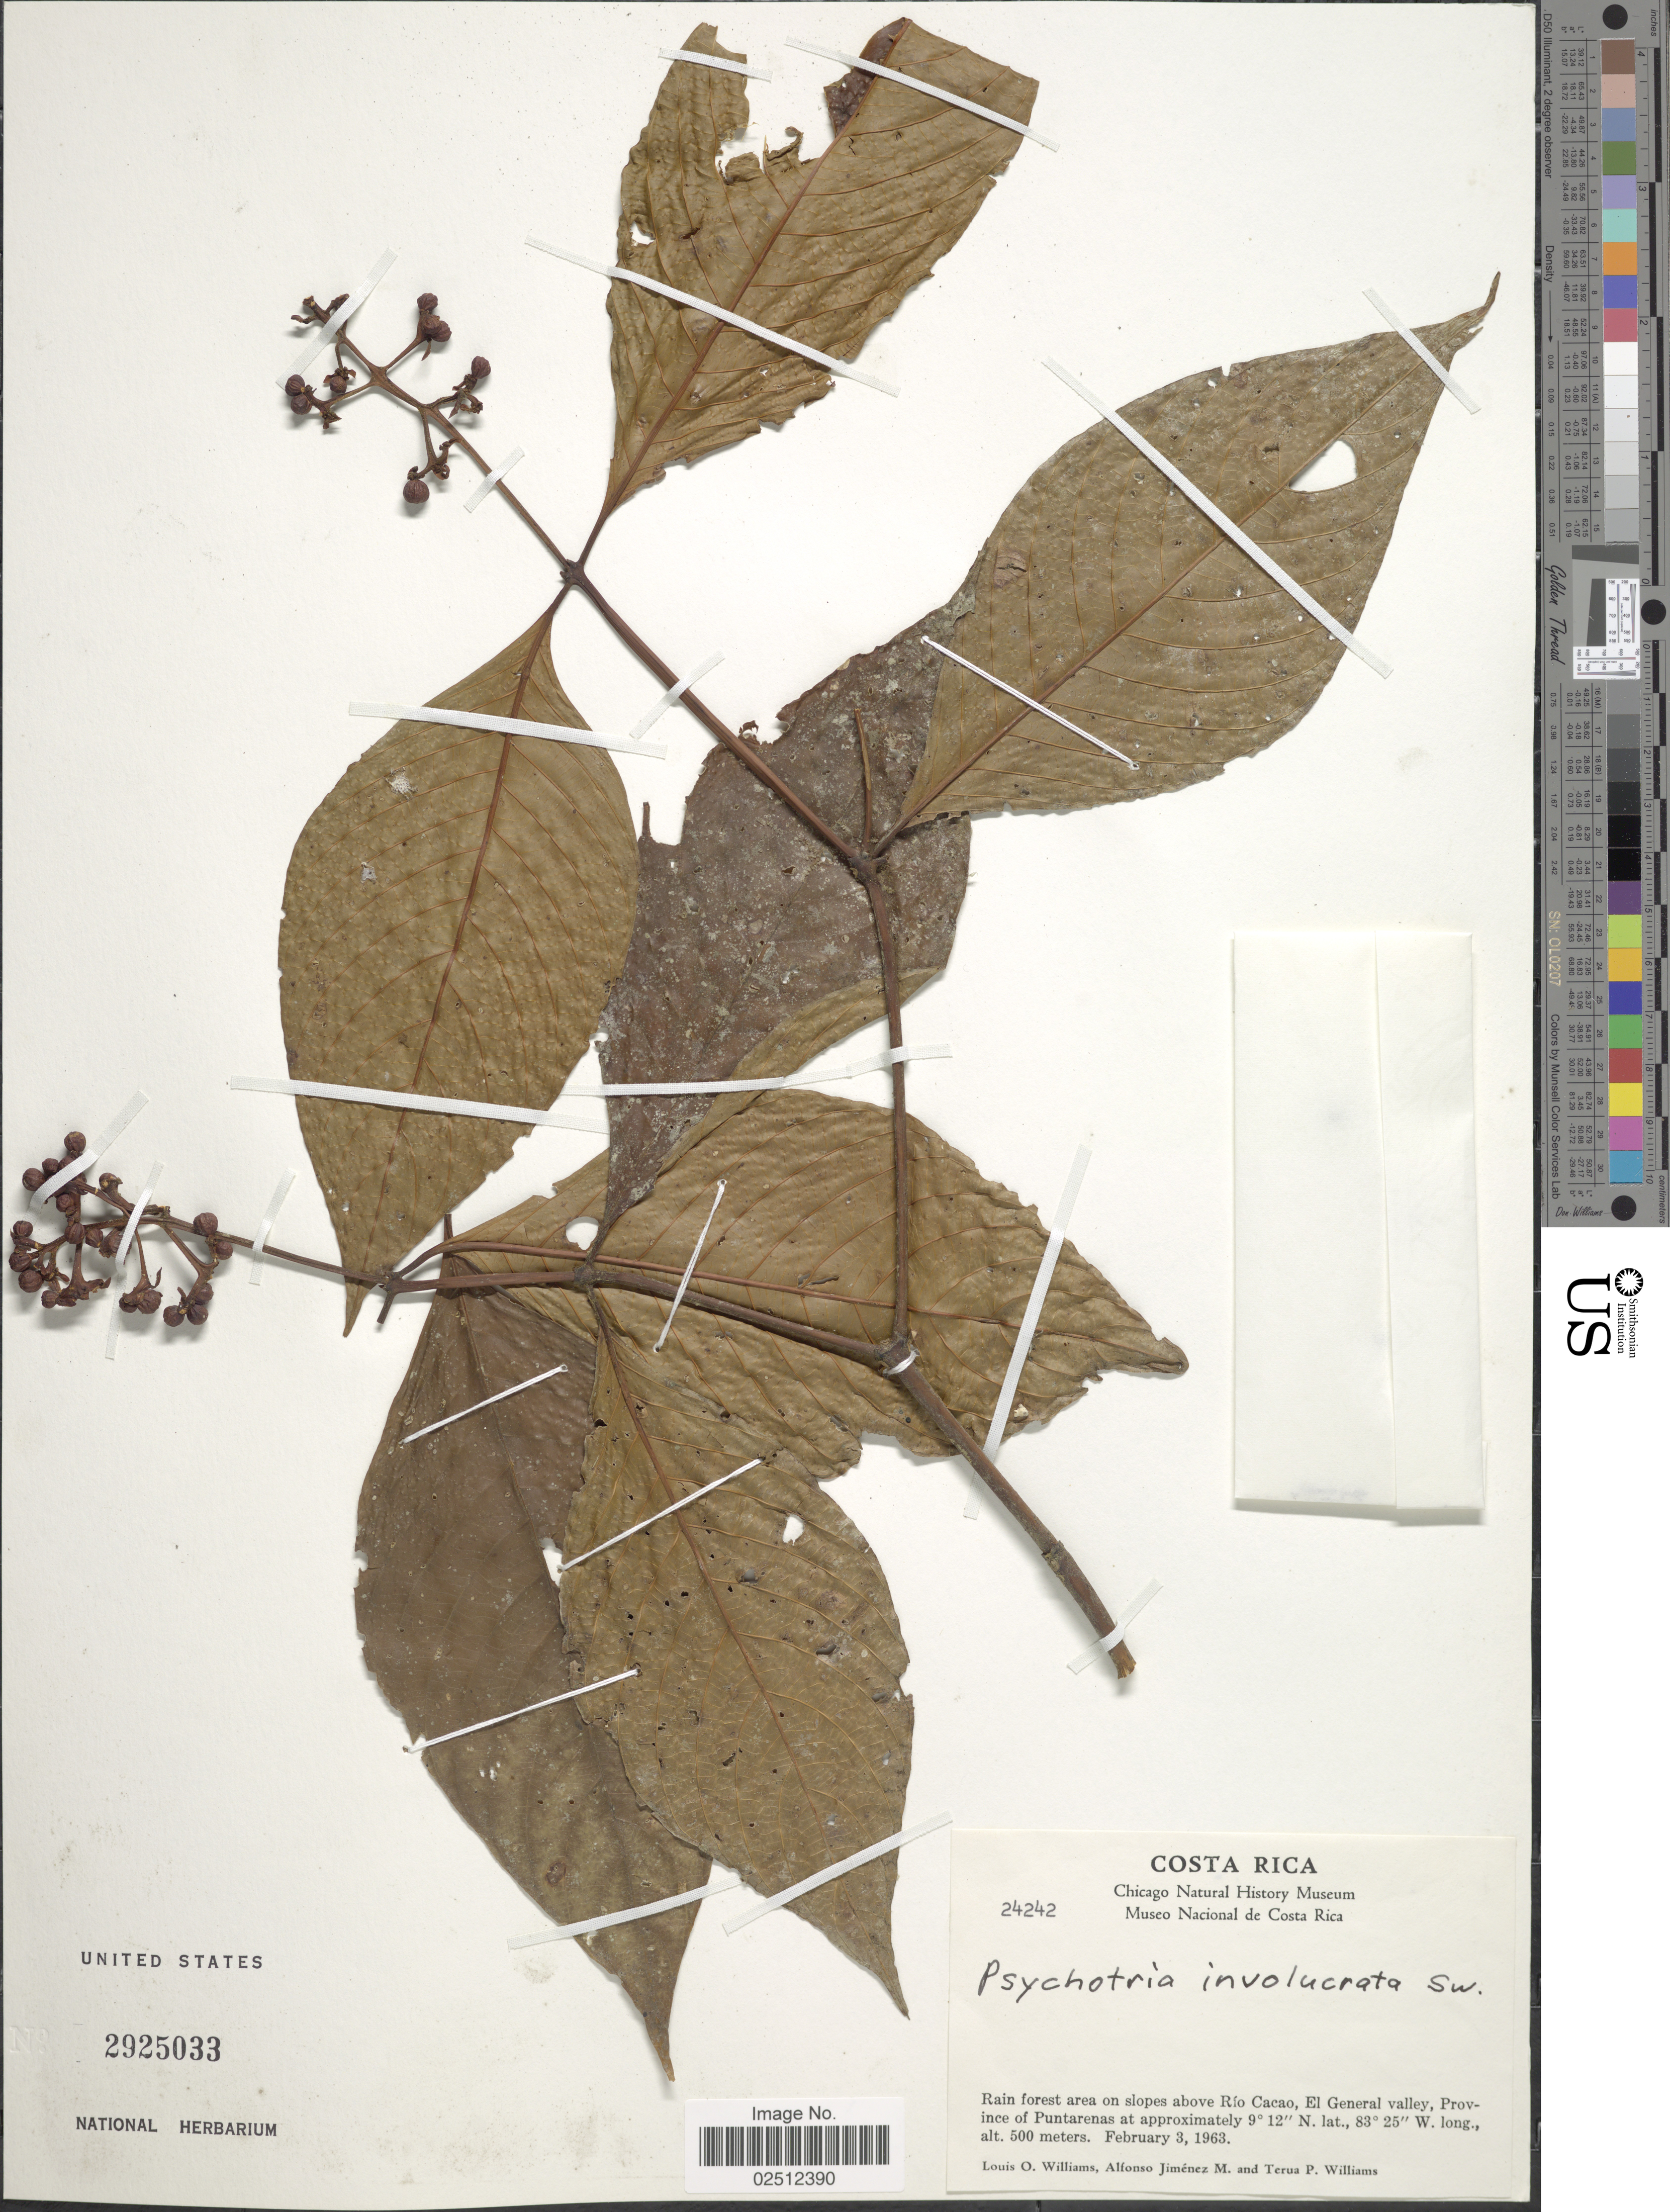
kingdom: Plantae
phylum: Tracheophyta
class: Magnoliopsida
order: Gentianales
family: Rubiaceae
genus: Psychotria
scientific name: Psychotria involucrata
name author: Sw.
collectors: L. O. Williams, A. Jimenez M. & T. P. Williams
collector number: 24242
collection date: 1963-03-02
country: Costa Rica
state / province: Puntarenas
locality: Rain forest area on slopes above Rio Cacao, El General valley, Province of Punatarenas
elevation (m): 500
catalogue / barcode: US 2925033